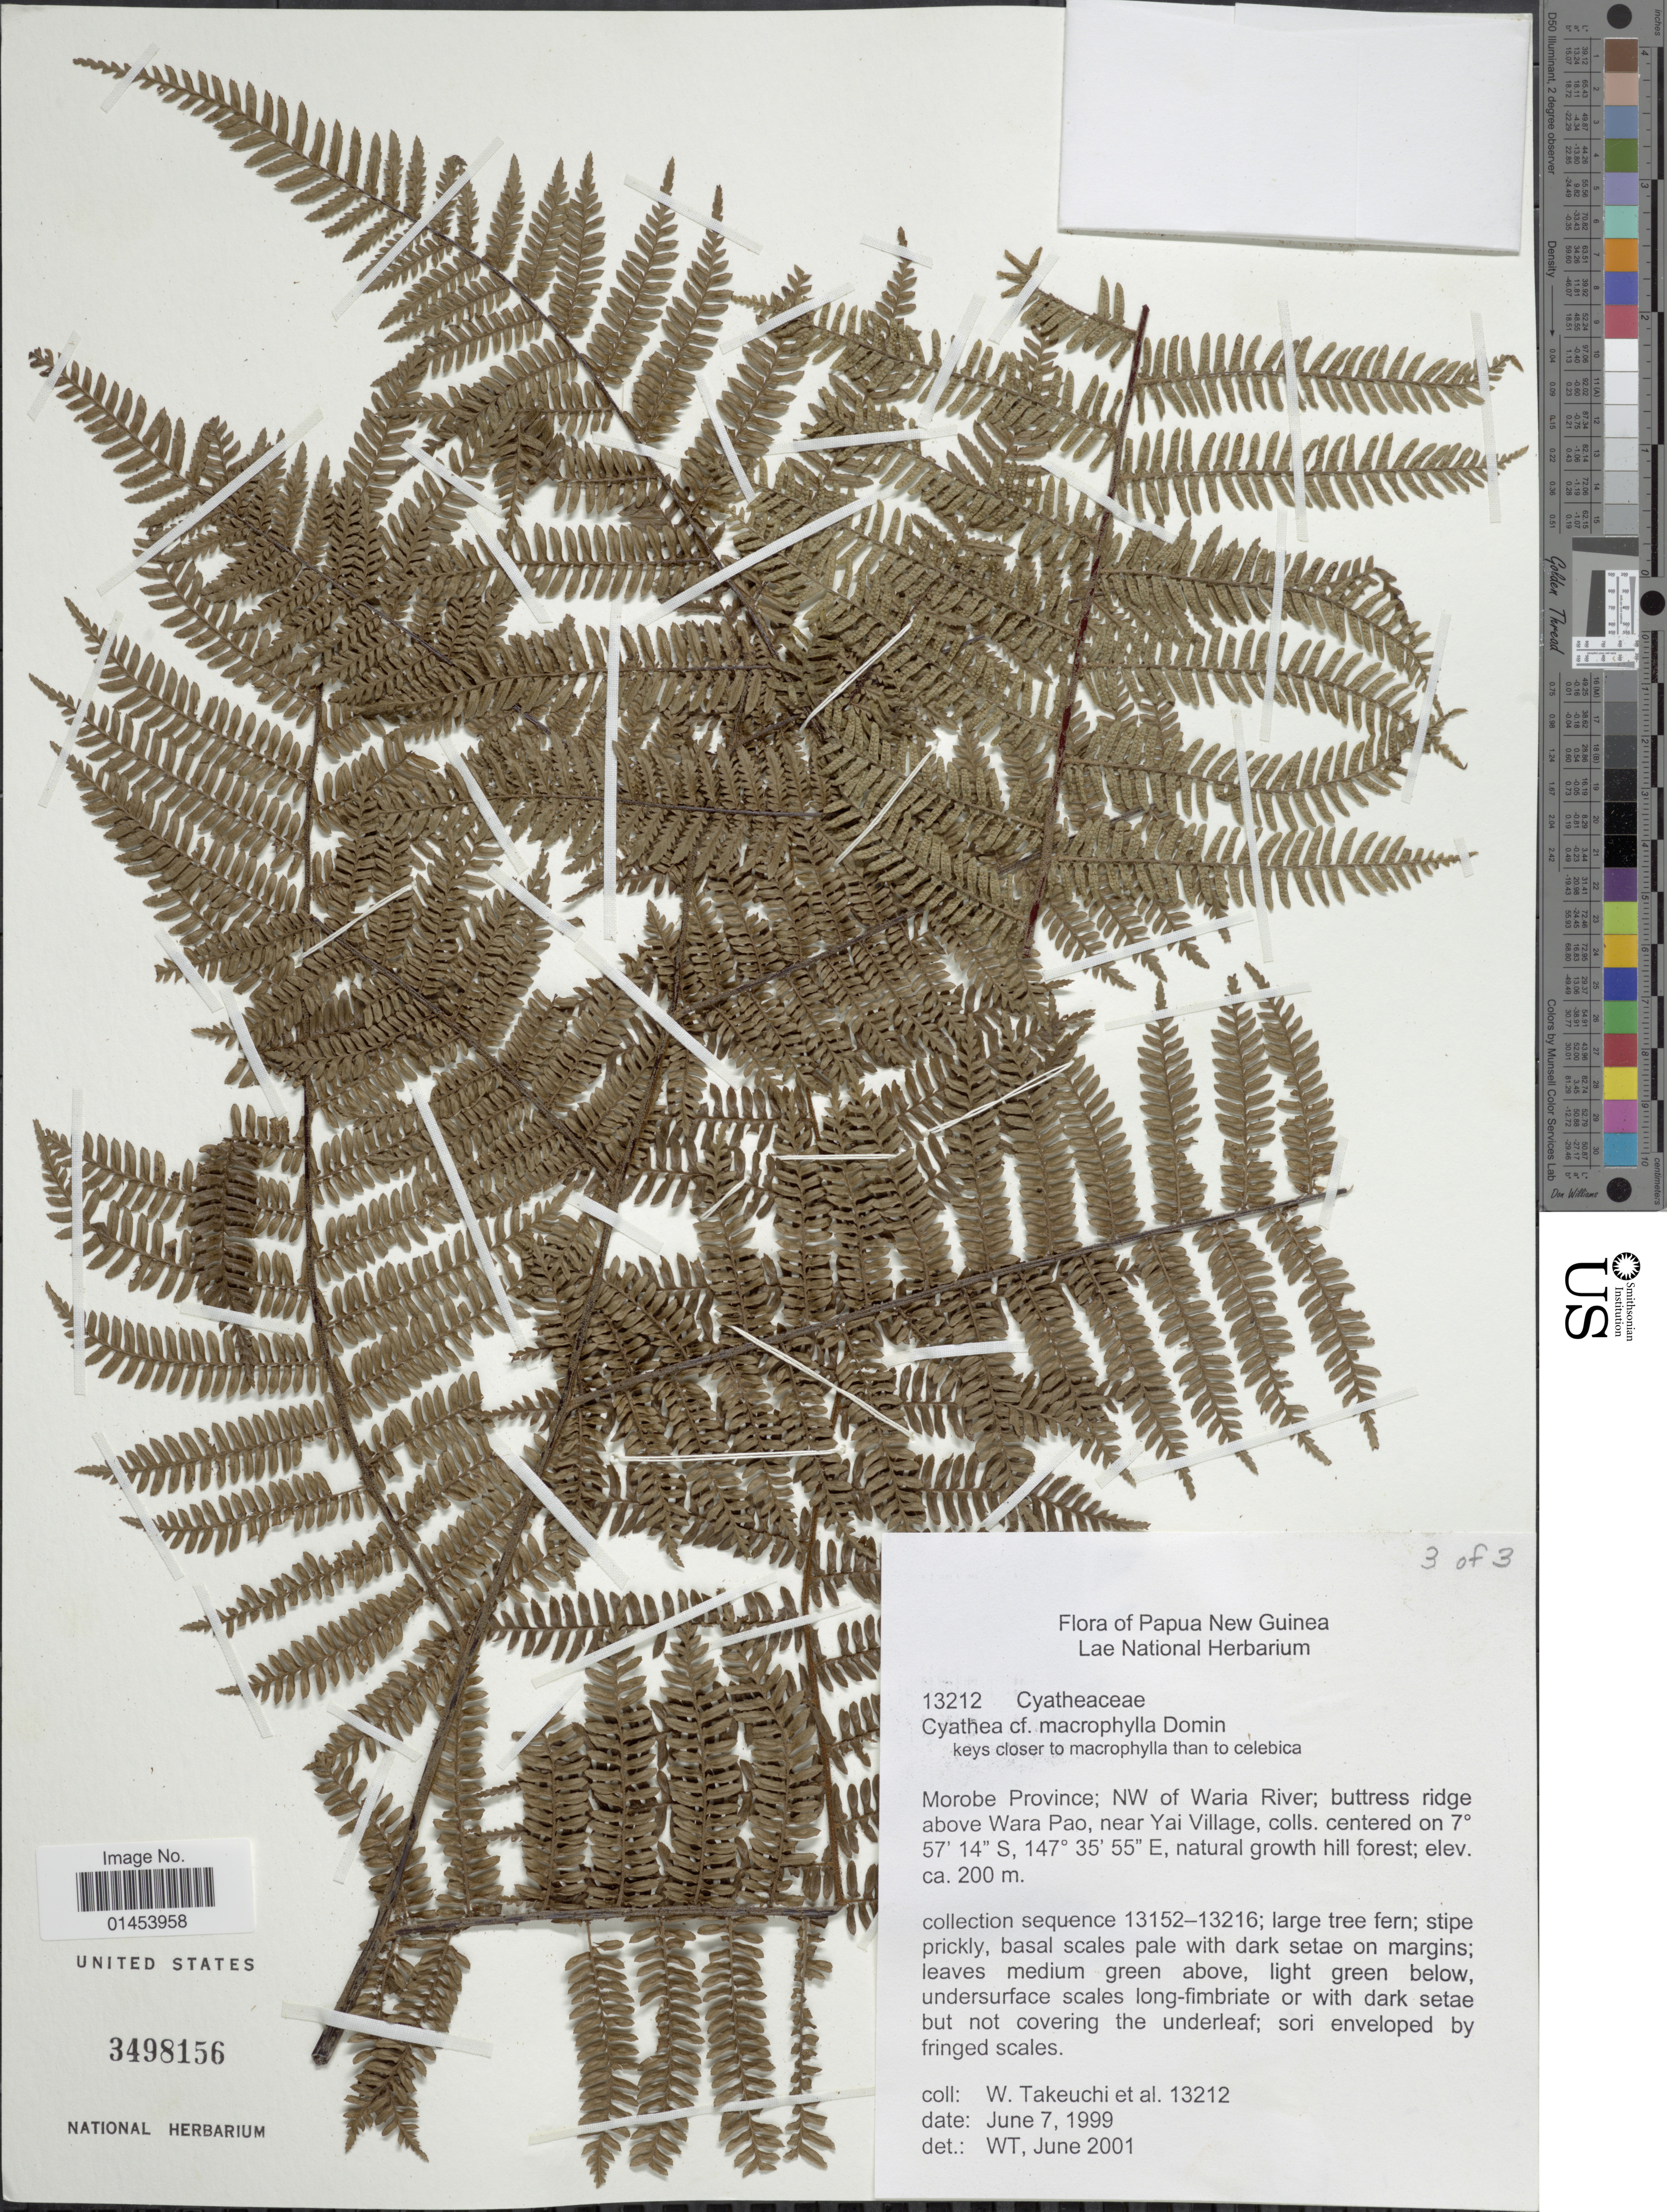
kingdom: Plantae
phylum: Tracheophyta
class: Polypodiopsida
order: Cyatheales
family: Cyatheaceae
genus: Cyathea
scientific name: Cyathea macrophylla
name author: Domin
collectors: W. Takeuchi & et al.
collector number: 13212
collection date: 1999-06-07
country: Papua New Guinea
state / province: Morobe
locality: Morobe Province; NW of Waria River; buttress ridge above Wara Pao, near Yai Village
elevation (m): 200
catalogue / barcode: US 3498156